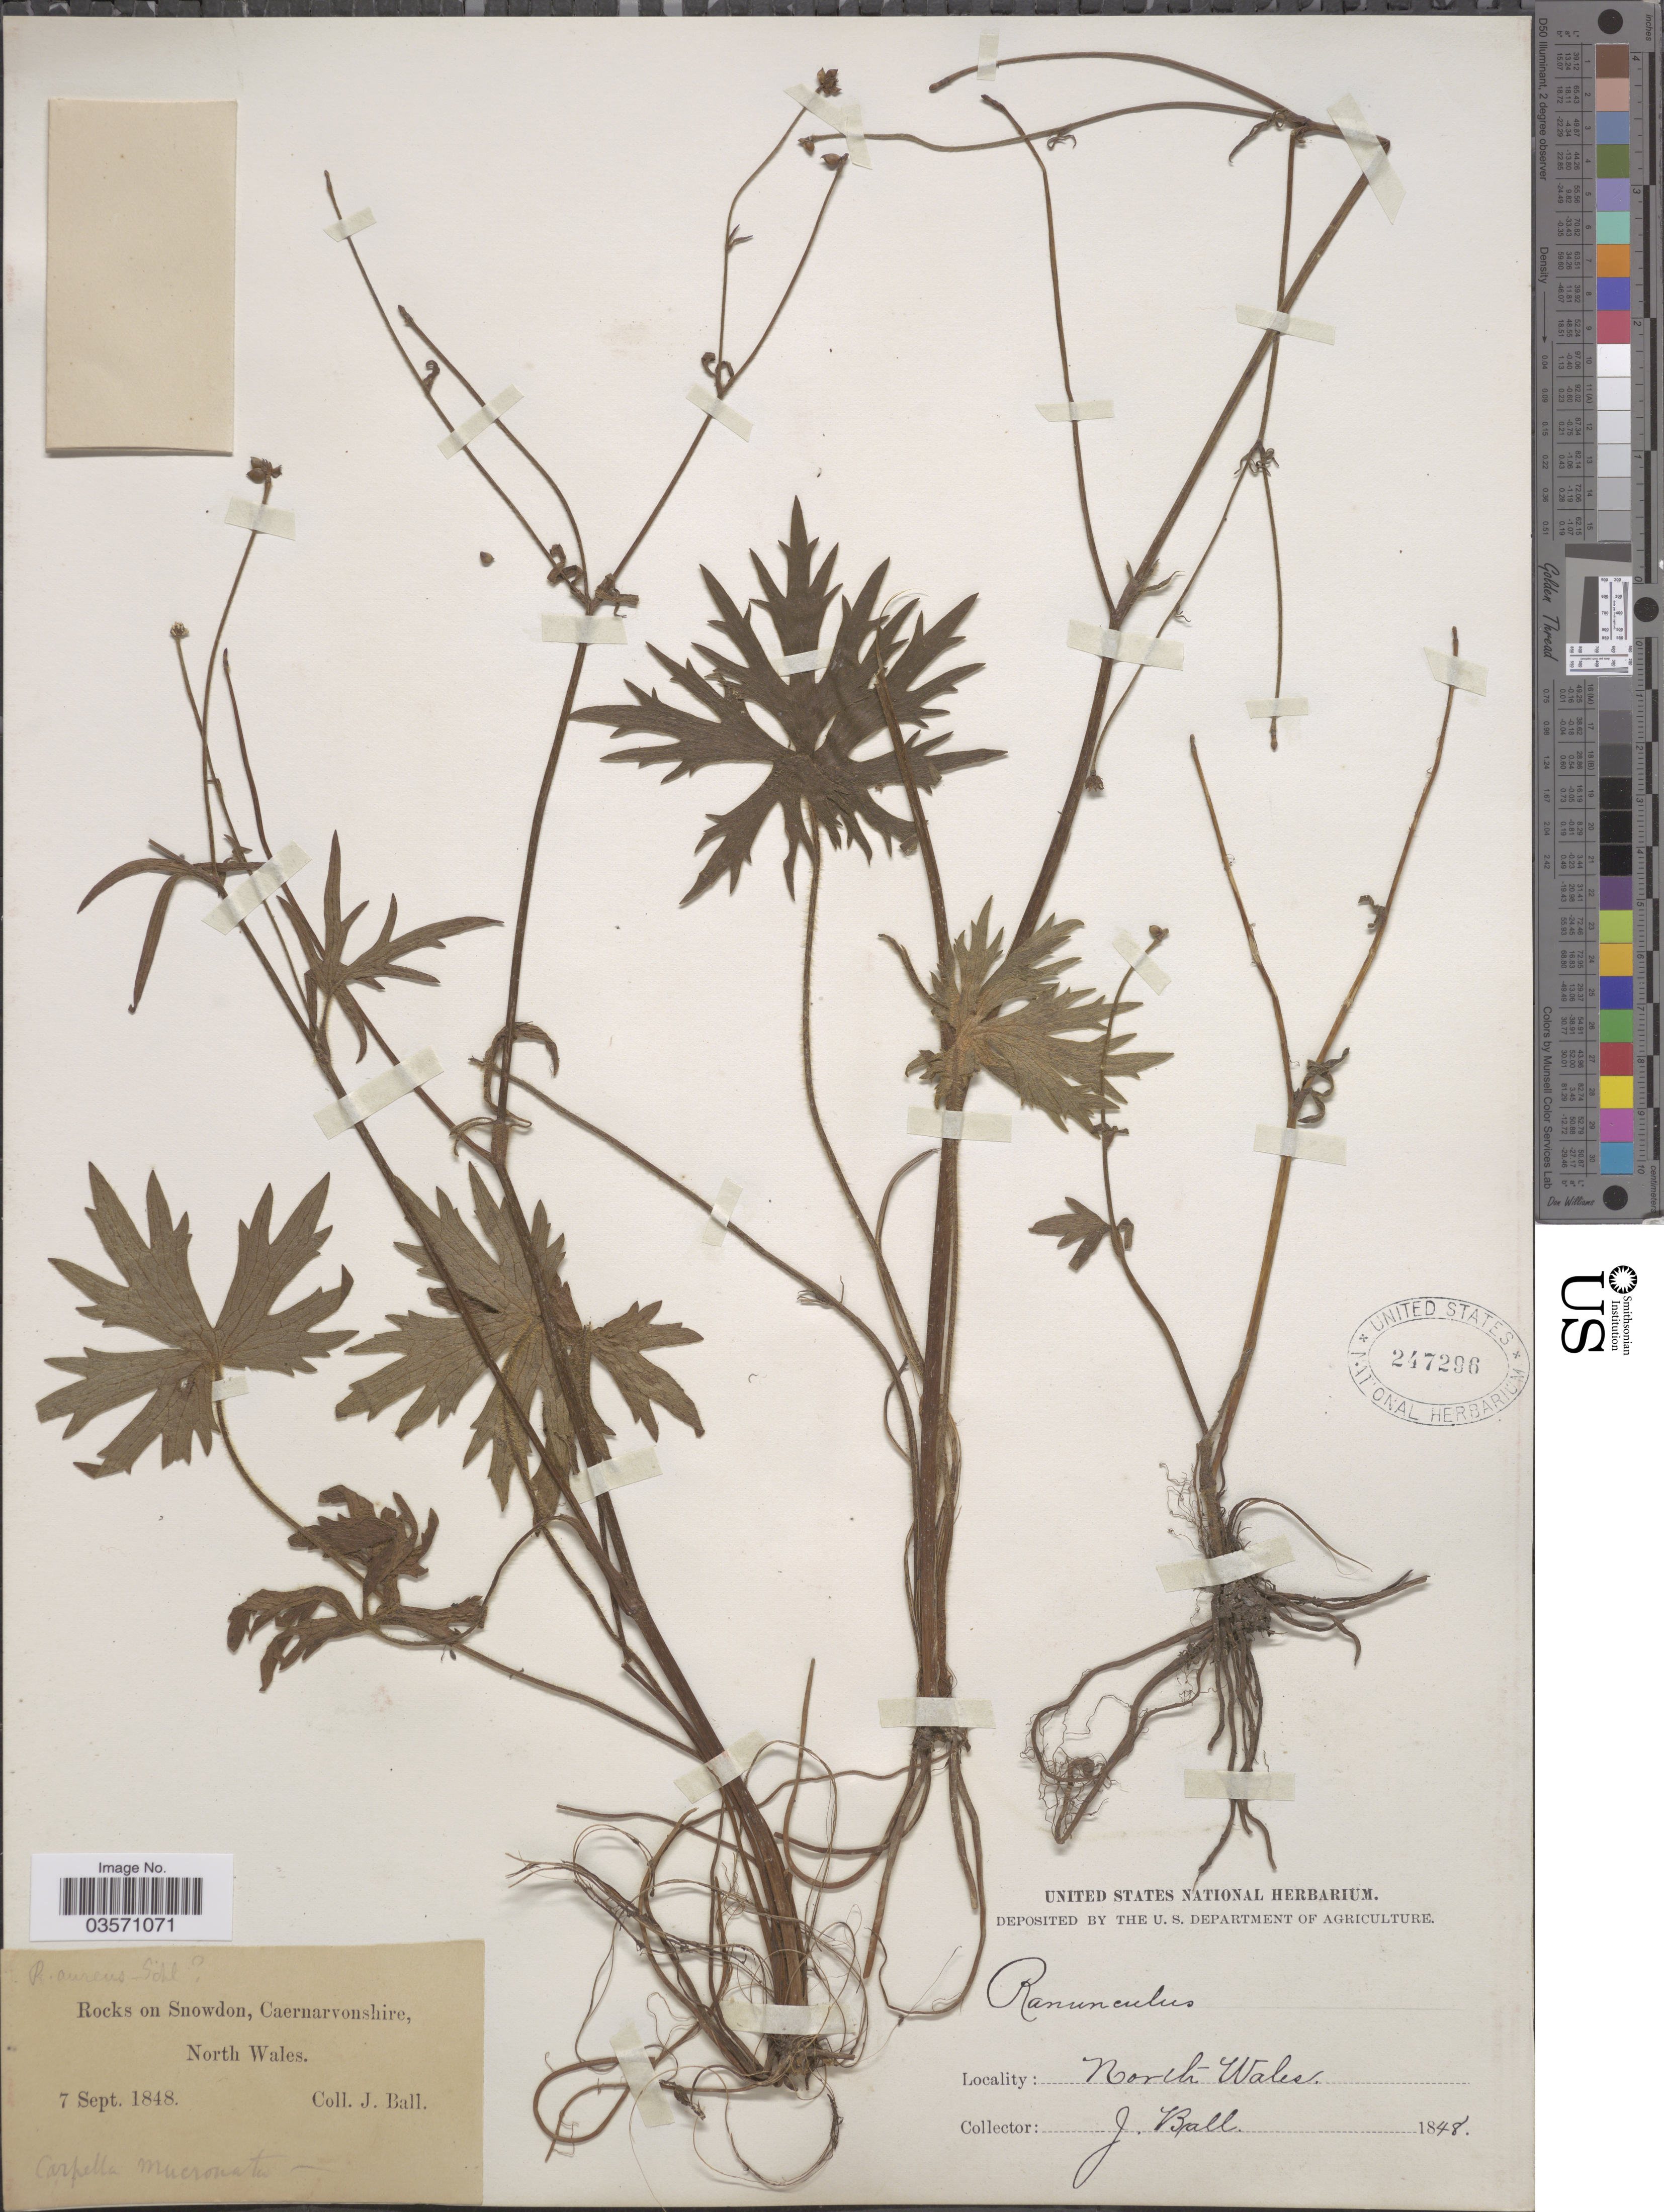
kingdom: Plantae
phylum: Tracheophyta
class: Magnoliopsida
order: Ranunculales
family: Ranunculaceae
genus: Ranunculus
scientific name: Ranunculus aureus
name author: Schleich.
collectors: J. Ball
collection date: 1848-09-07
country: United Kingdom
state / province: Wales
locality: Rocks on Snowdon, Cærnarvonshire, North Wales.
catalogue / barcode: US 247296